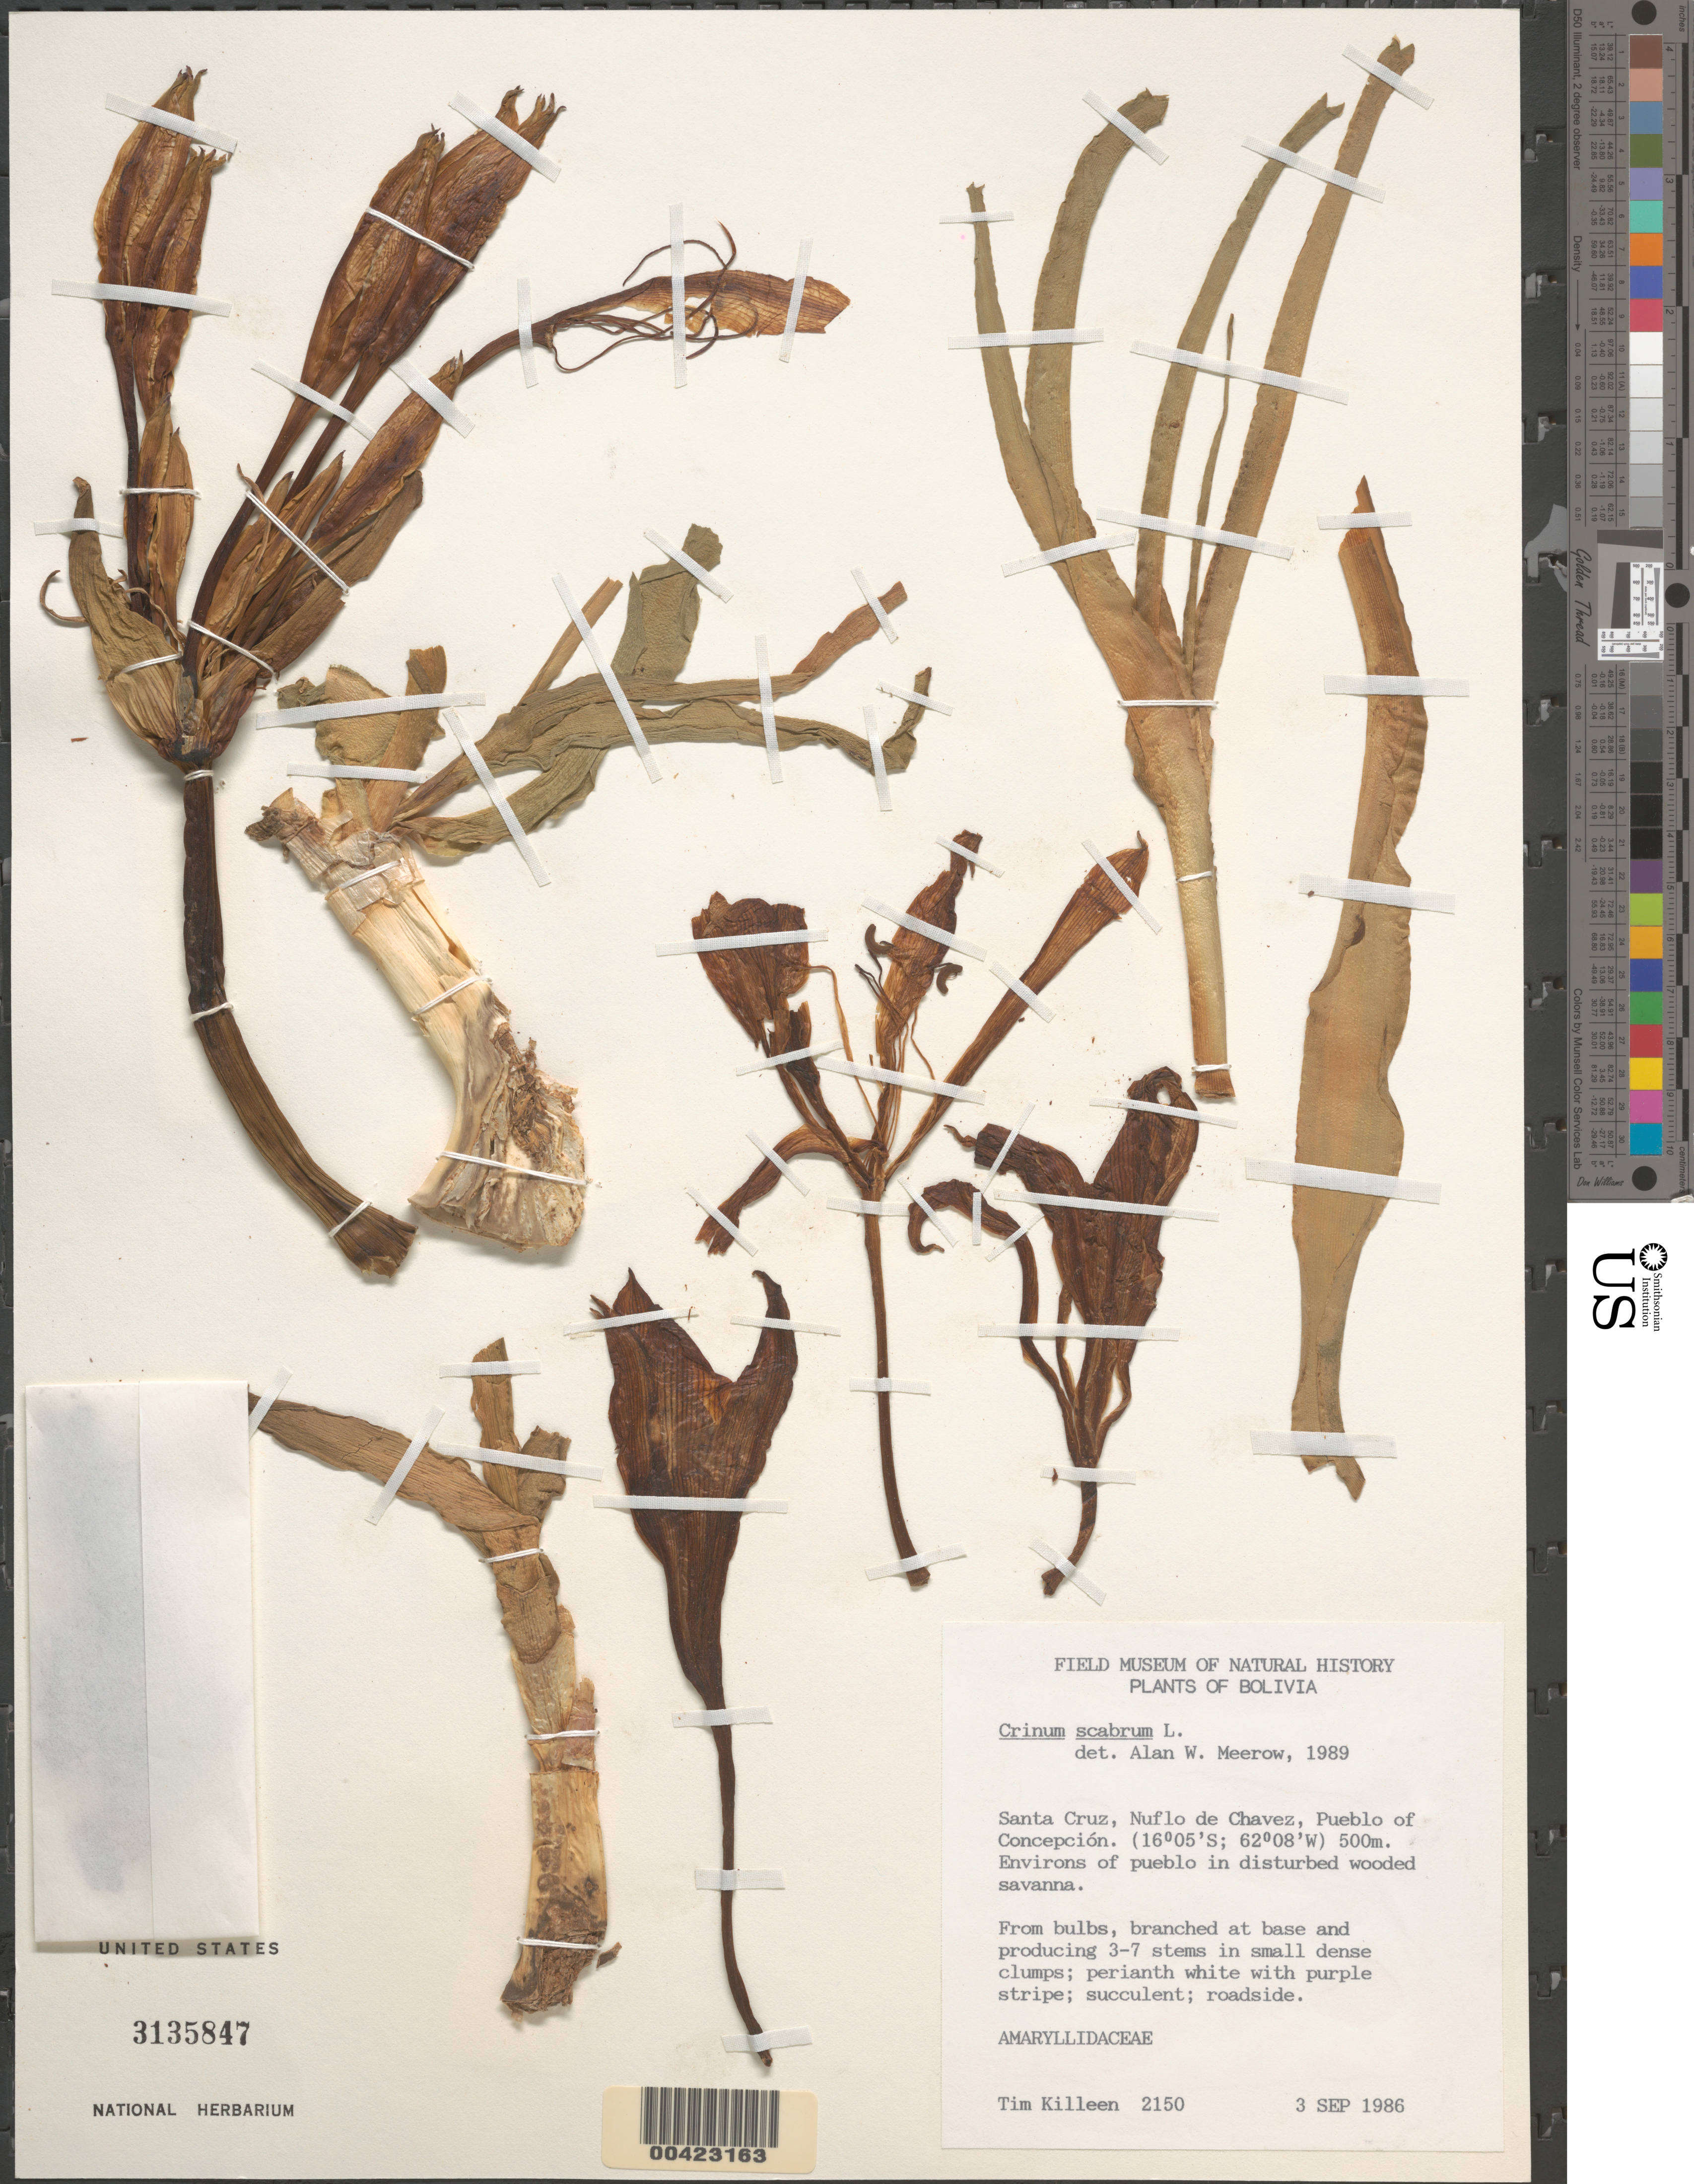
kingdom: Plantae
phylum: Tracheophyta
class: Liliopsida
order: Asparagales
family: Amaryllidaceae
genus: Crinum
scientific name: Crinum scabrum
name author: Herb.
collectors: T. Killeen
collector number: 2150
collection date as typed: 03 Sep 1986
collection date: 1986-09-03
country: Bolivia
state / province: Santa Cruz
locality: Nufles de Chavez, Pueblo of Concepcion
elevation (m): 500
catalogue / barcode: US 3135847